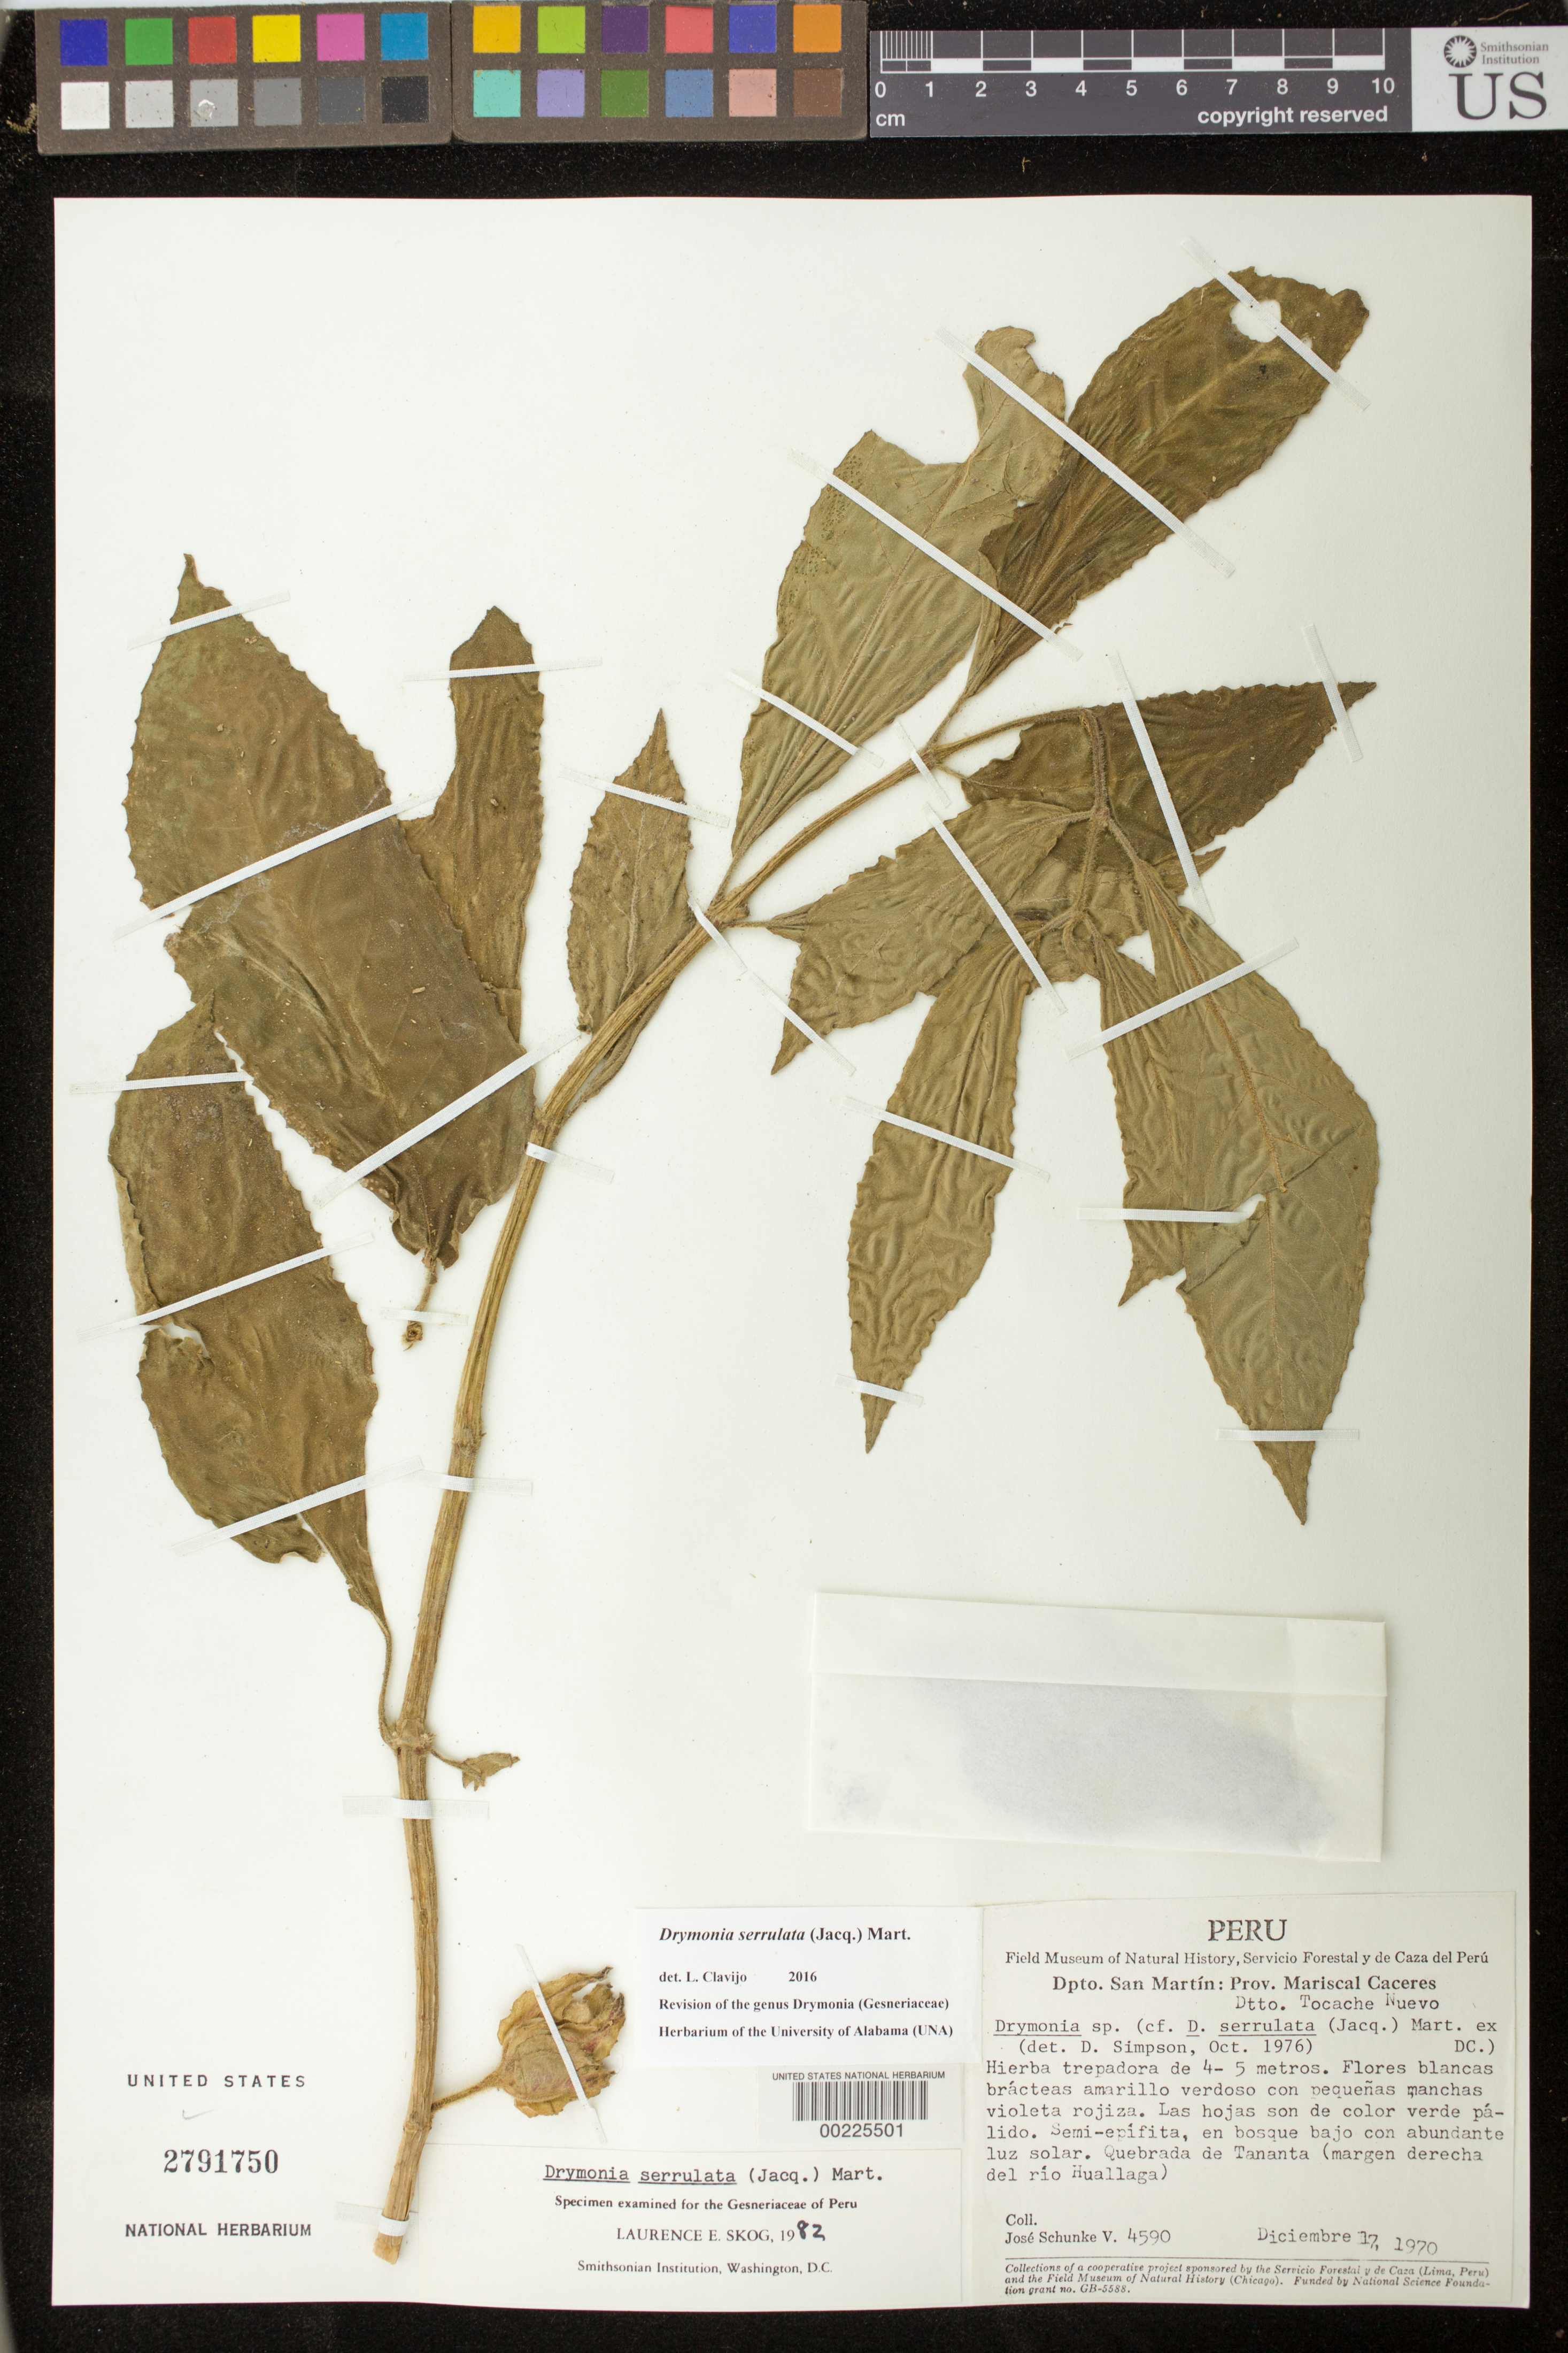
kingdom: Plantae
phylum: Tracheophyta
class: Magnoliopsida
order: Lamiales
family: Gesneriaceae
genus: Drymonia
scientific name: Drymonia serrulata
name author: (Jacq.) Mart.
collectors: J. Schunke Vigo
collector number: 4590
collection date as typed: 17 Dec 1970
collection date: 1970-12-17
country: Peru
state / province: San Martín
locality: Prov. Mariscal Caceres, Dtto. Tocache Nuevo; Quebrada de Tananta (margen derecha del río Huallaga)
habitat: In short forest with lots of sunlight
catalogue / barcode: US 2791750